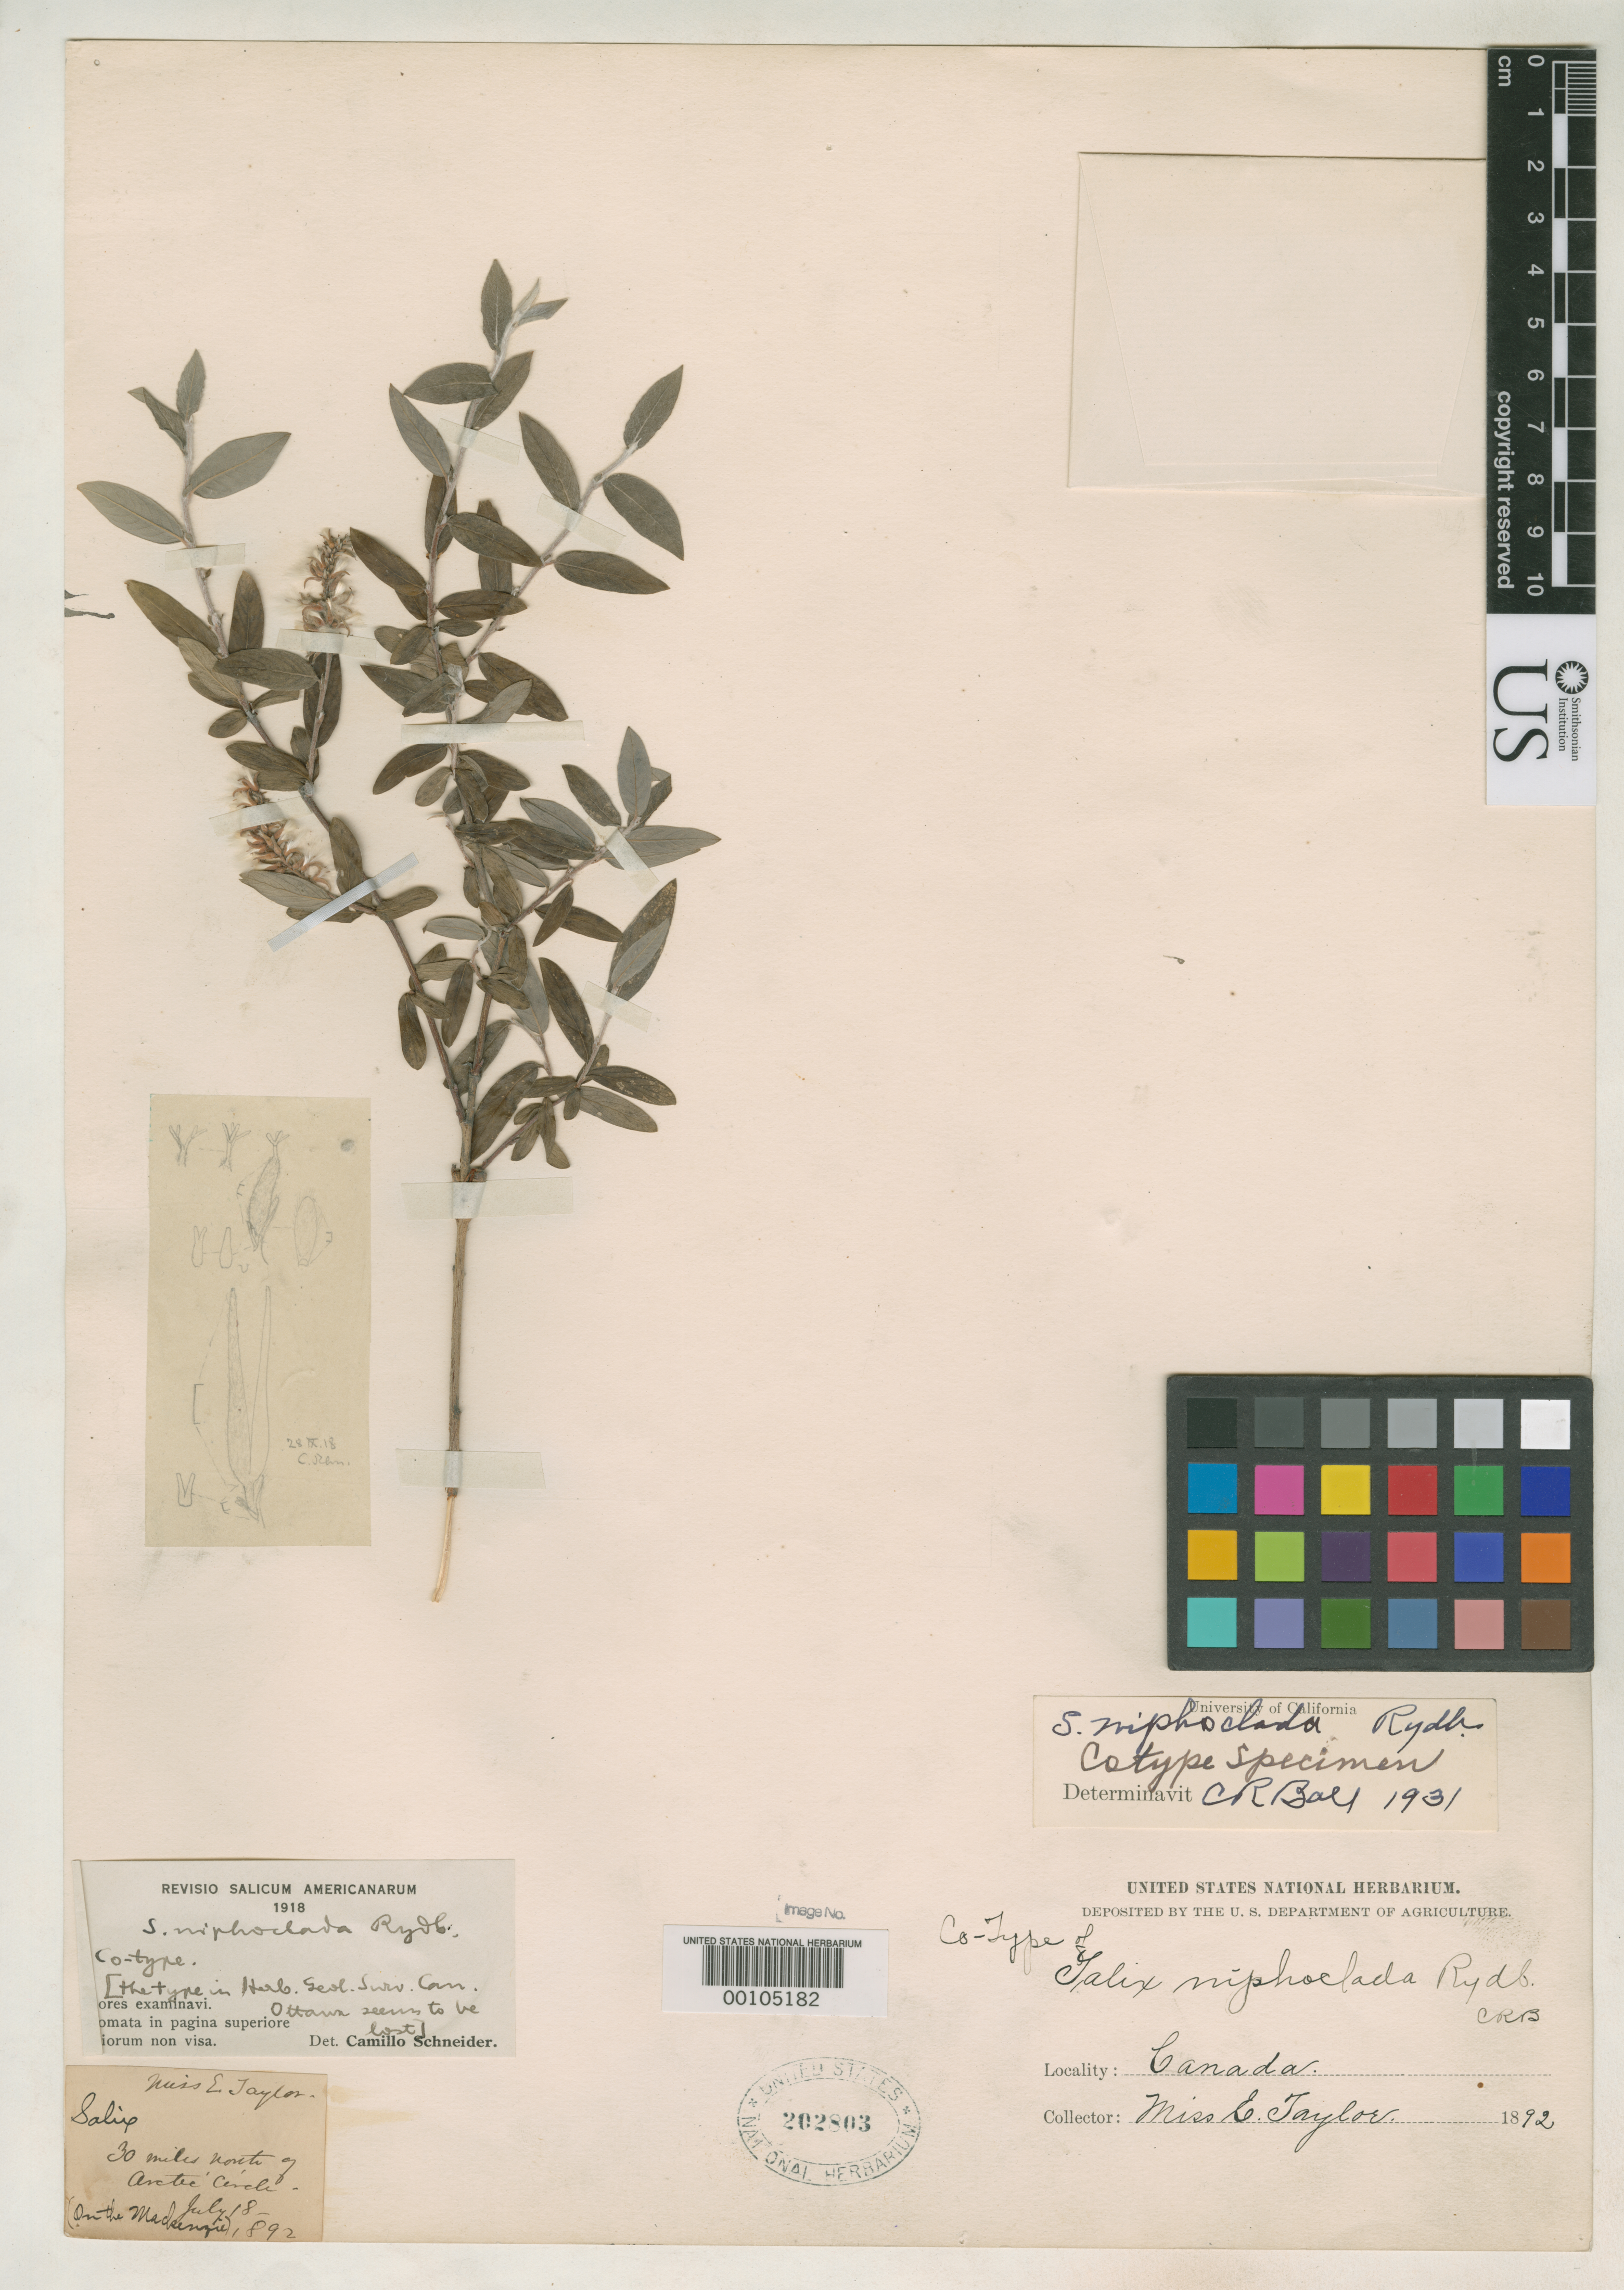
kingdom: Plantae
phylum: Tracheophyta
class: Magnoliopsida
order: Malpighiales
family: Salicaceae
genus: Salix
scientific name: Salix niphoclada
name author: Rydb.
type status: Isotype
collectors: E. L. Taylor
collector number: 60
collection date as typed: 18 Jul 1892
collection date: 1892-07-18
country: Canada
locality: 30 miles N of Arctic Circle.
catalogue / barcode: US 202803